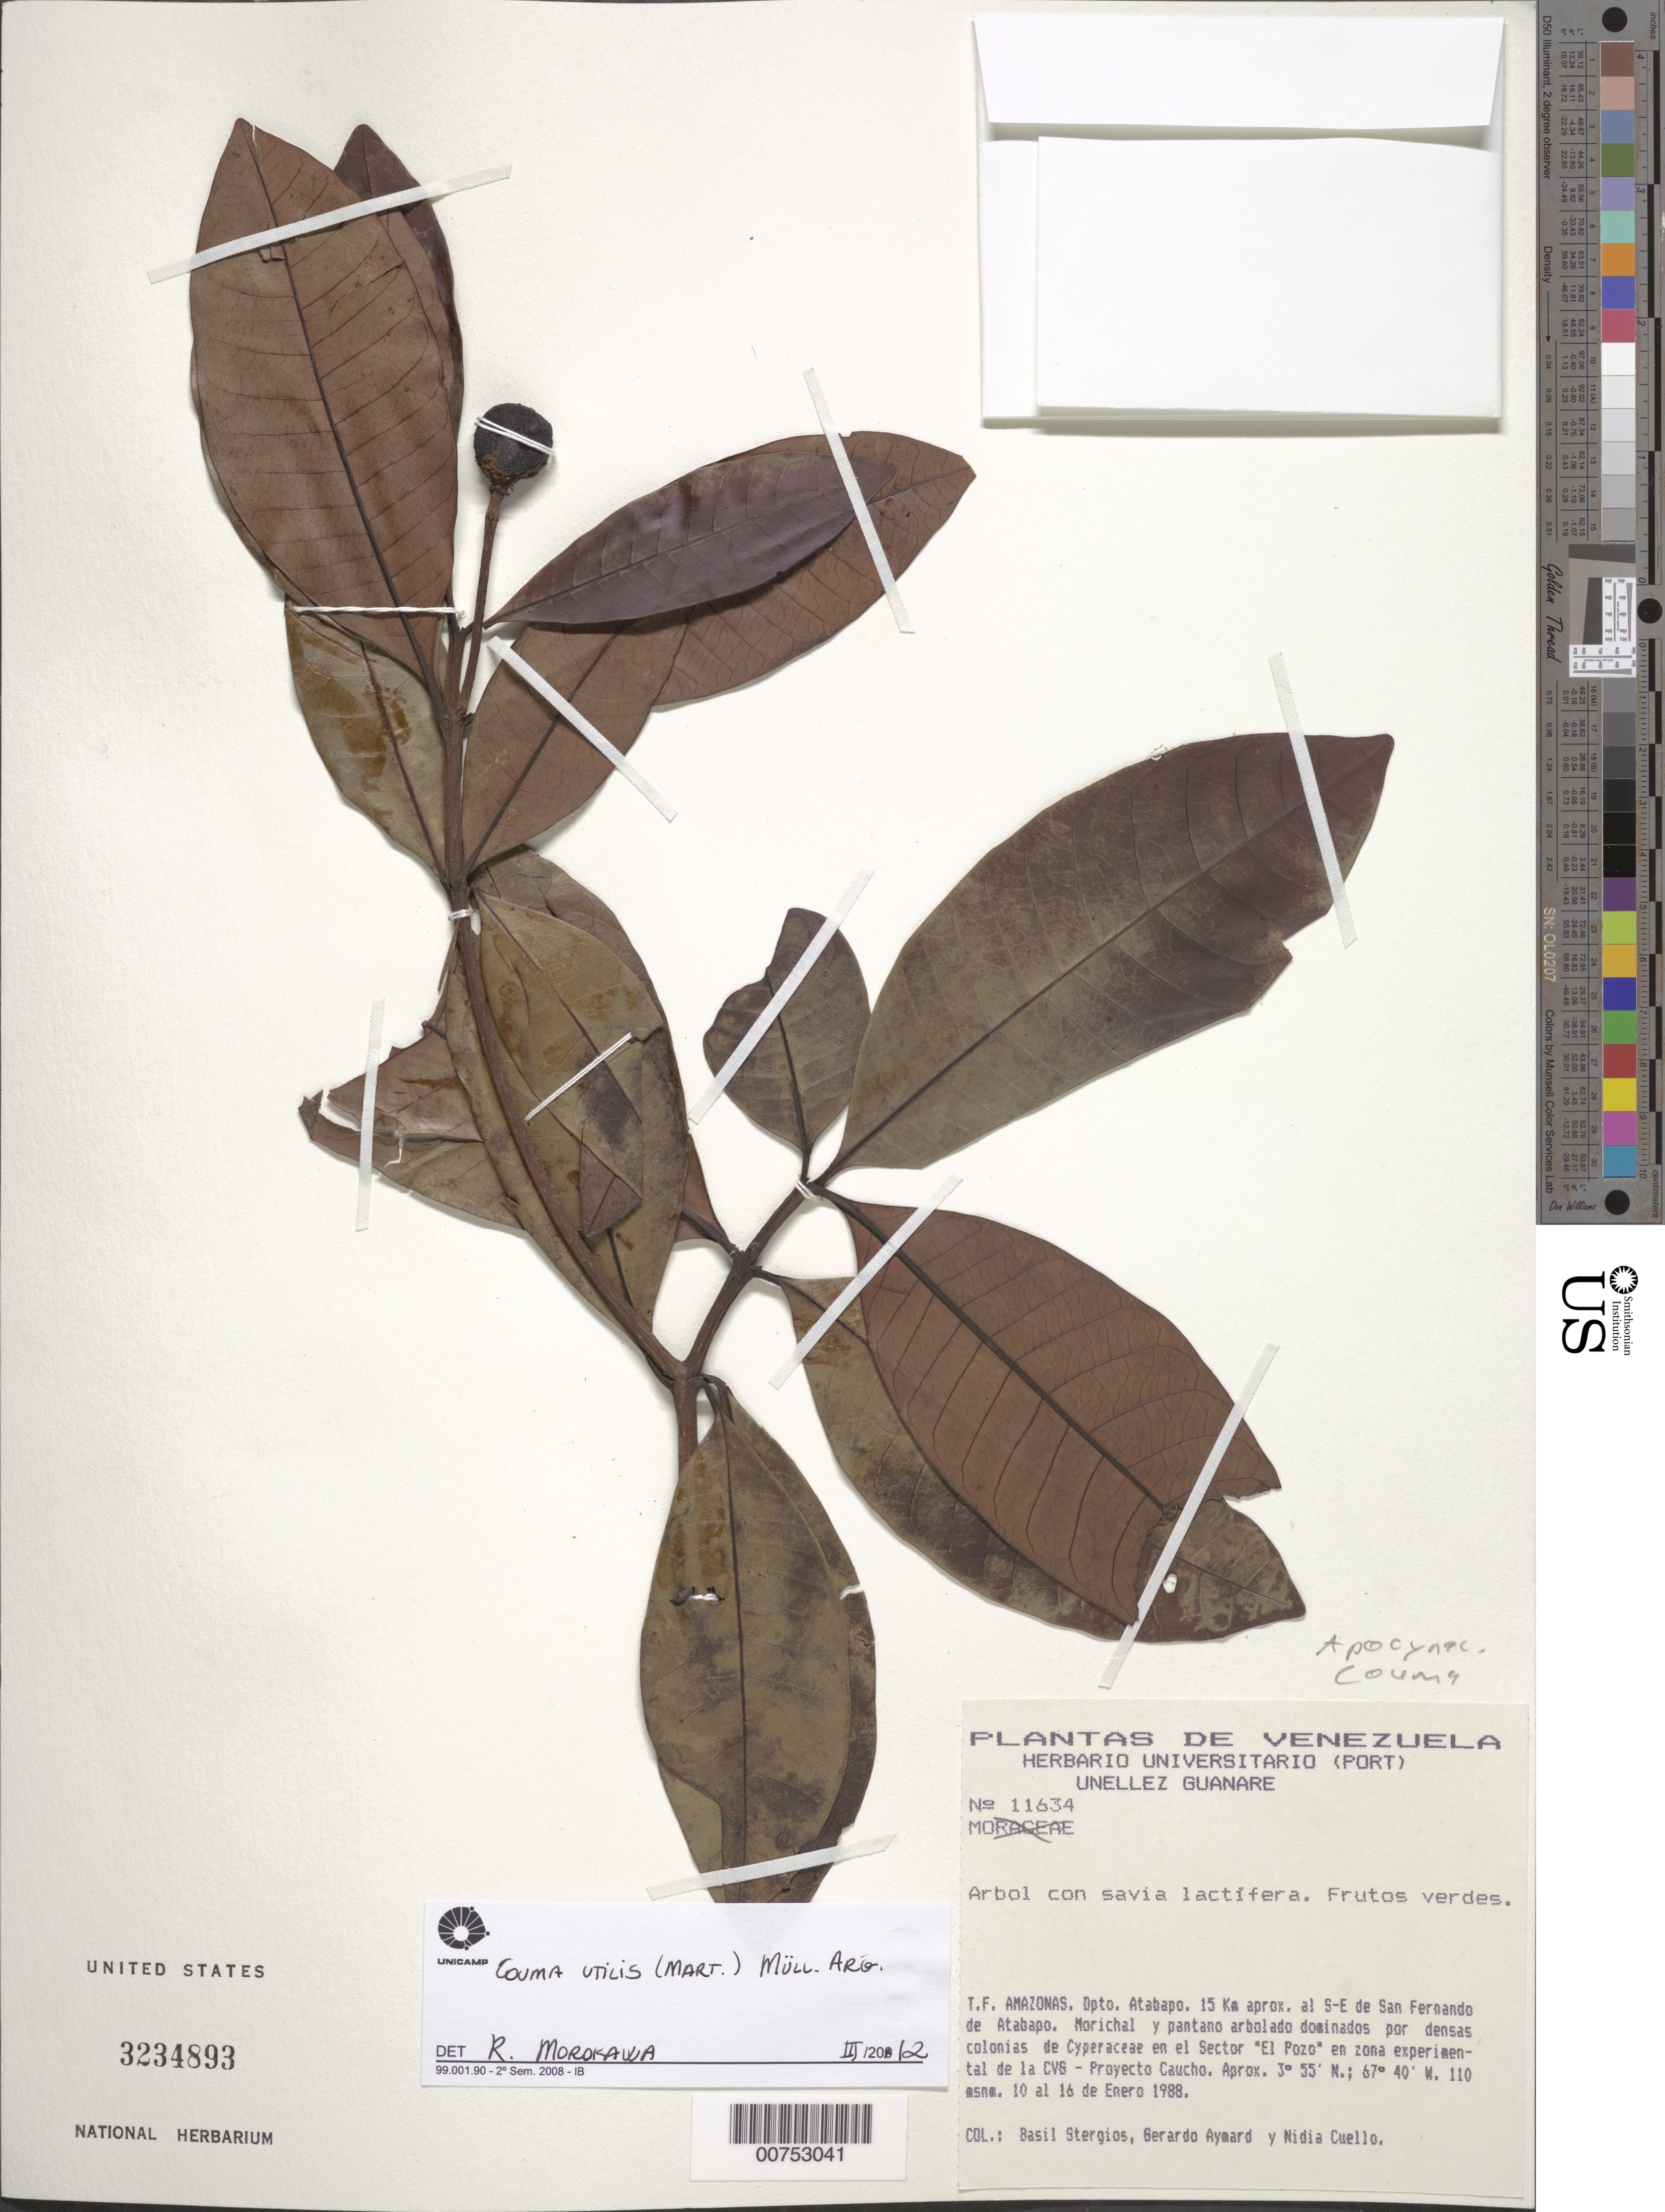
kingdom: Plantae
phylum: Tracheophyta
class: Magnoliopsida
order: Gentianales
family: Apocynaceae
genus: Couma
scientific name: Couma utilis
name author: (Mart.) Müll. Arg.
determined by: Morokawa, R.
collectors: B. G. Stergios, G. A. Aymard & N. L. Cuello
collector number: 11634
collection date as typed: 10-Jan-88 to 16-Jan-88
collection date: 1988-01-10/1988-01-16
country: Venezuela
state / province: Amazonas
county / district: Atabapo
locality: San Fernando de Atabapo, 15 km al SE, en el sector "El Pozo"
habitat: Morichal y pantano arbolado domiados por dnsas colonia de Cyperaceae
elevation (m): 110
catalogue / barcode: US 3234893